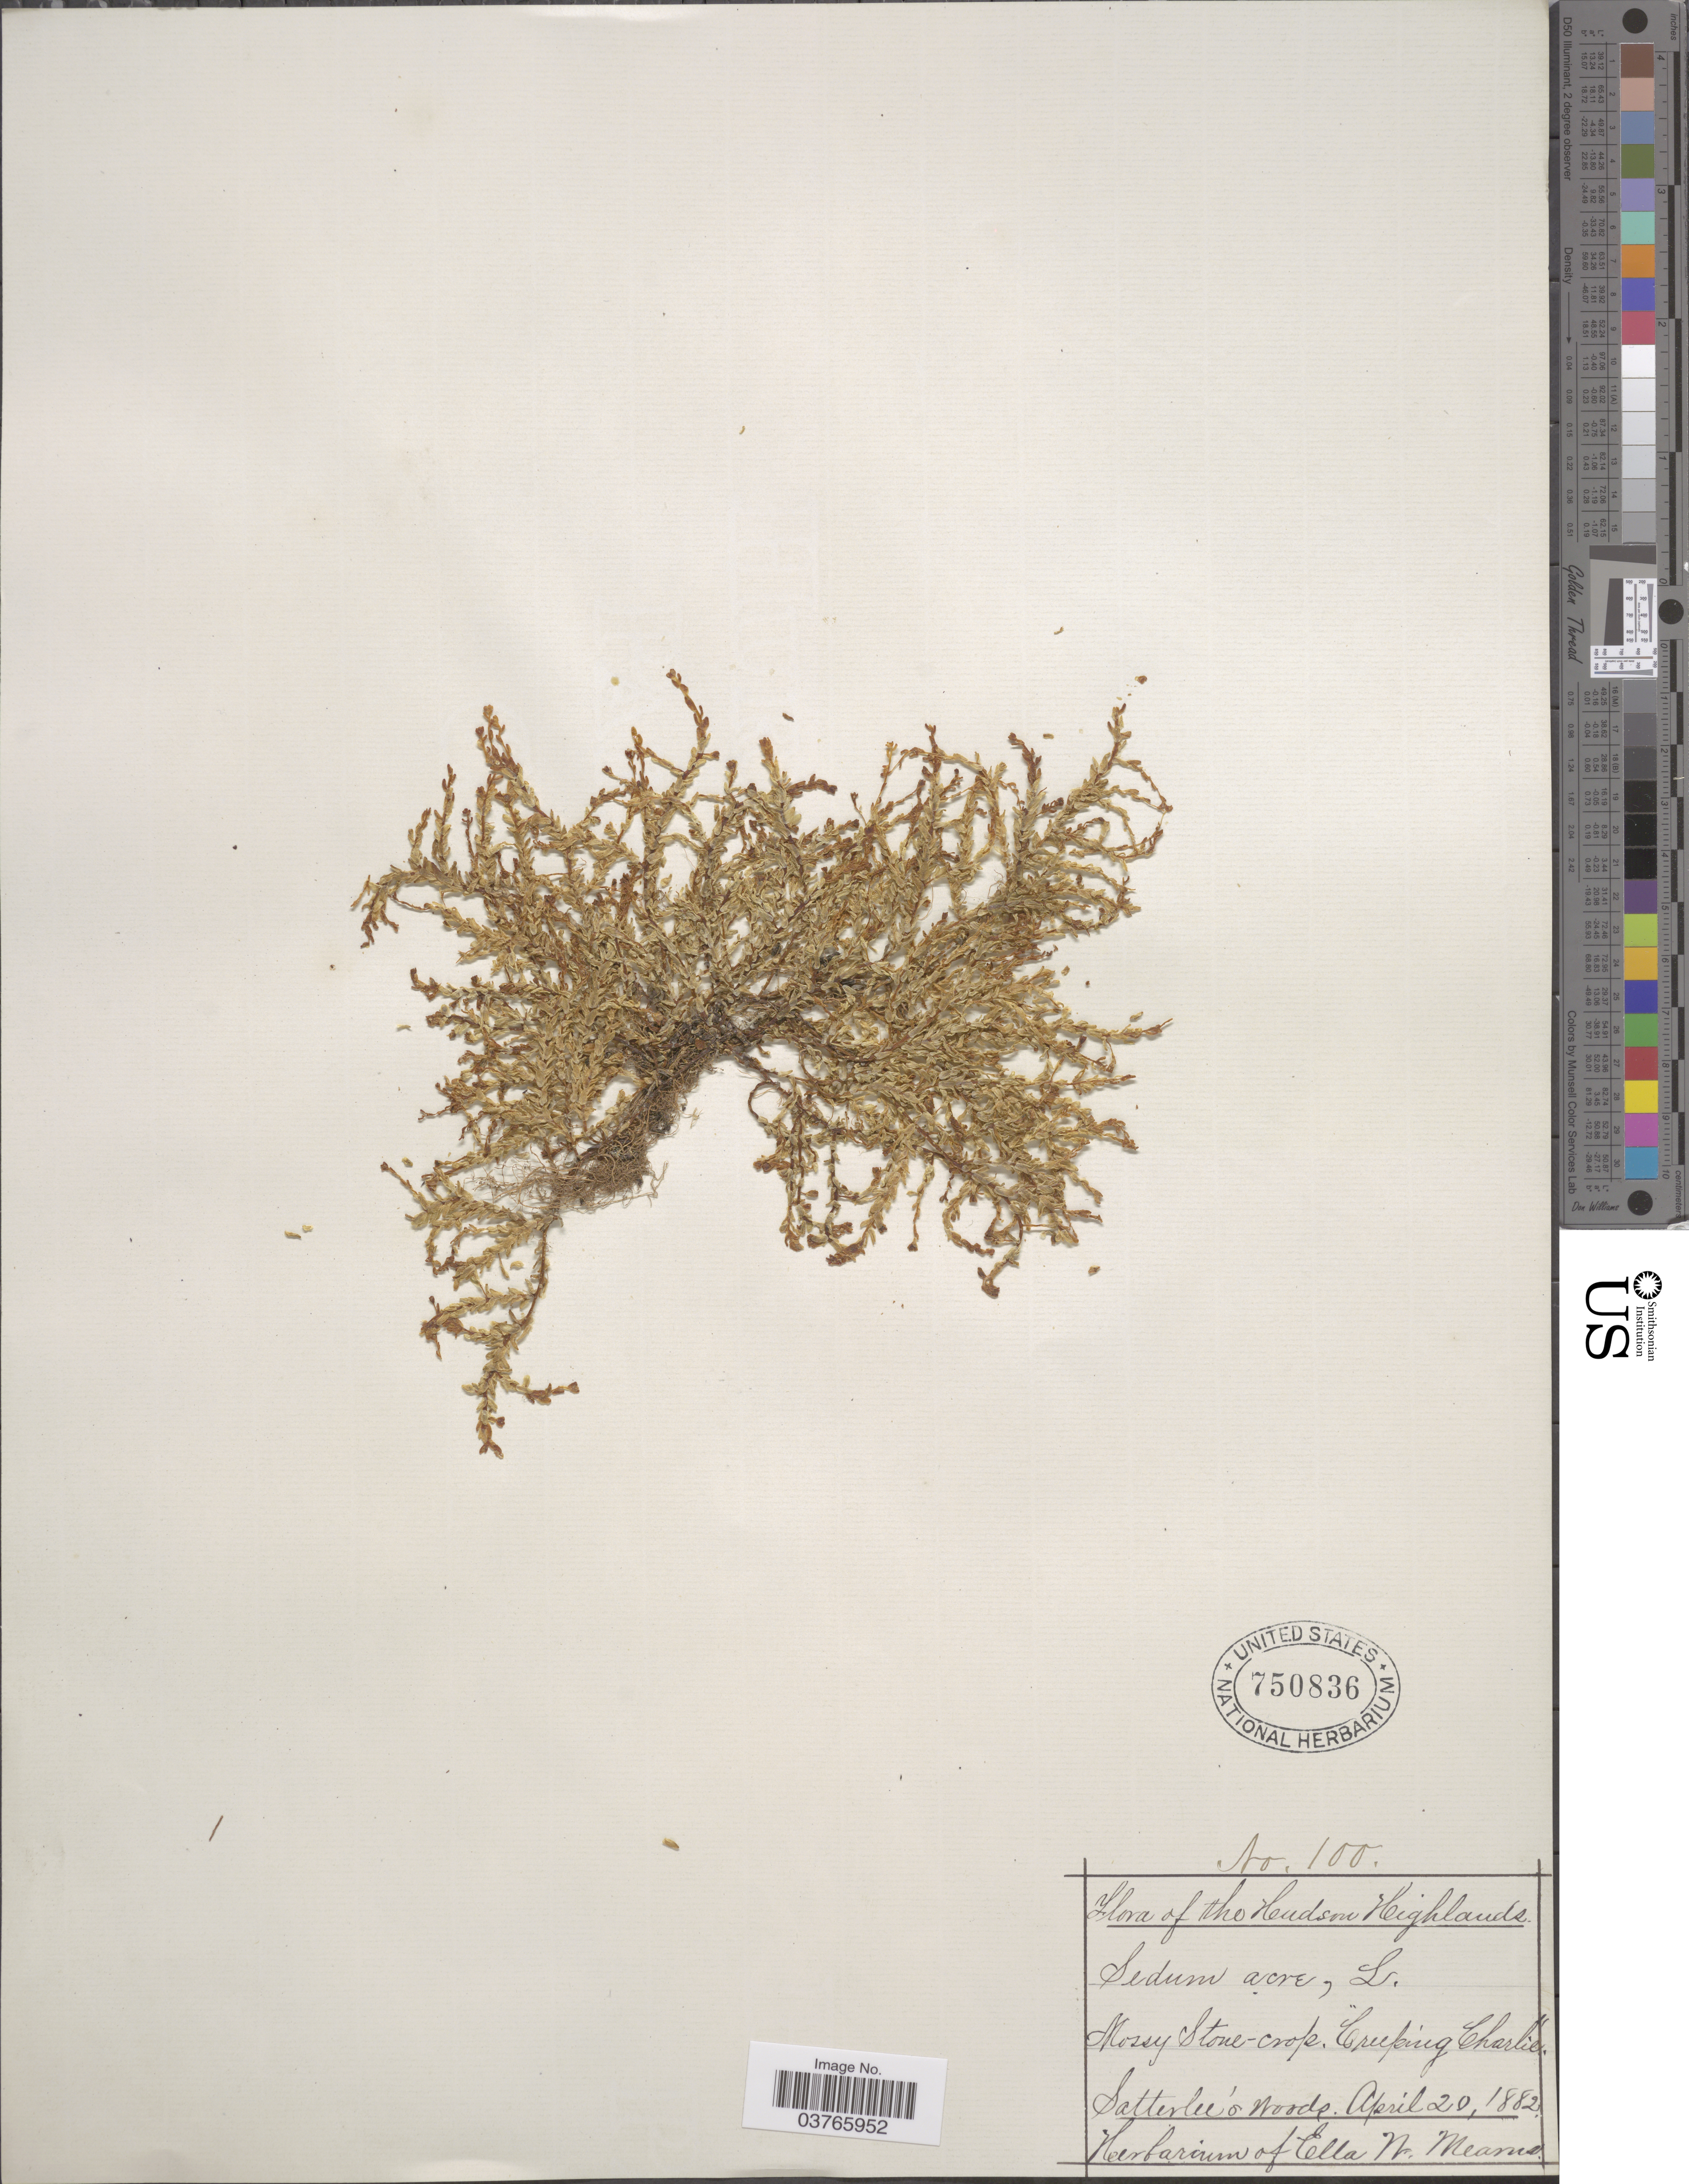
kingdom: Plantae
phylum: Tracheophyta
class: Magnoliopsida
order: Saxifragales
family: Crassulaceae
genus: Sedum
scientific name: Sedum acre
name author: L.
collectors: ex herb. Ella W. Mearns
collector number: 100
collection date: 1882-04-20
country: United States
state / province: New York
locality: The Hudson Highlands. Satterlee's Woods.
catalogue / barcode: US 750836